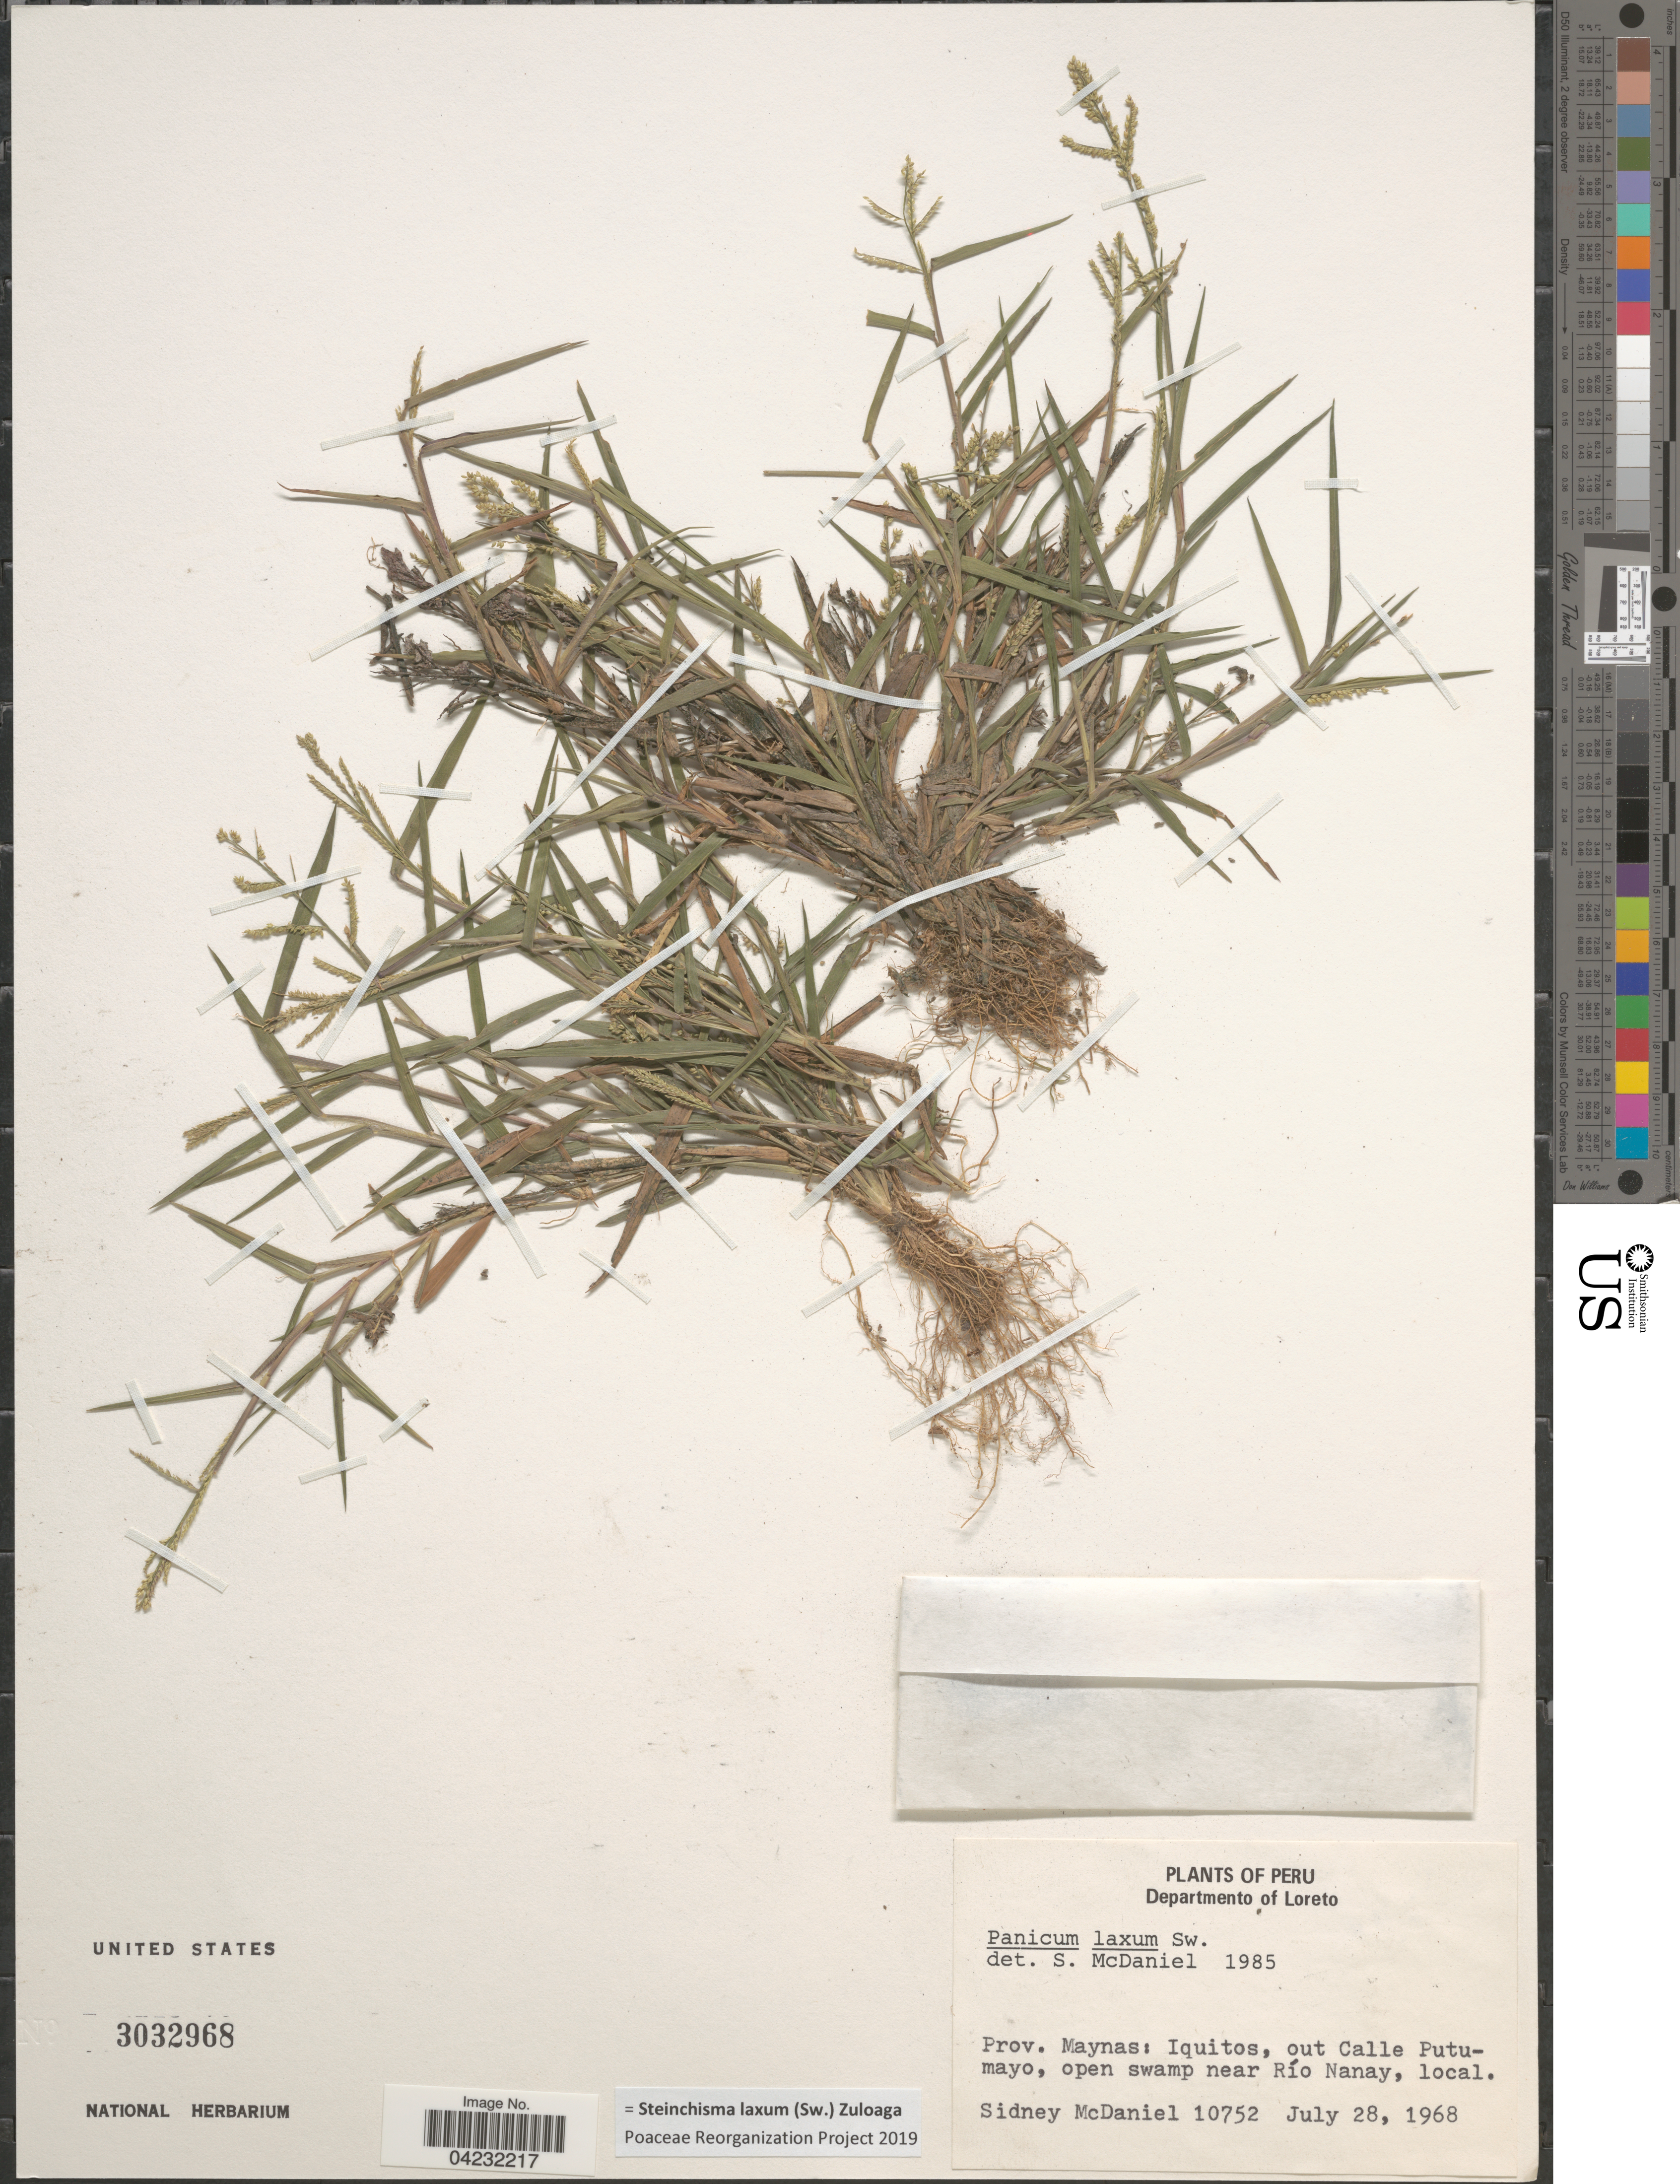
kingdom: Plantae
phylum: Tracheophyta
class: Liliopsida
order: Poales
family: Poaceae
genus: Steinchisma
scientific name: Steinchisma laxum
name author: (Sw.) Zuloaga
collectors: S. McDaniel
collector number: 10752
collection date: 1968-07-28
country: Peru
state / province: Loreto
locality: Departmento of Loreto. Prov. Maynas: Iquitos, out Calle Putumayo, open swamp near Río Nanay.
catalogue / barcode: US 3032968